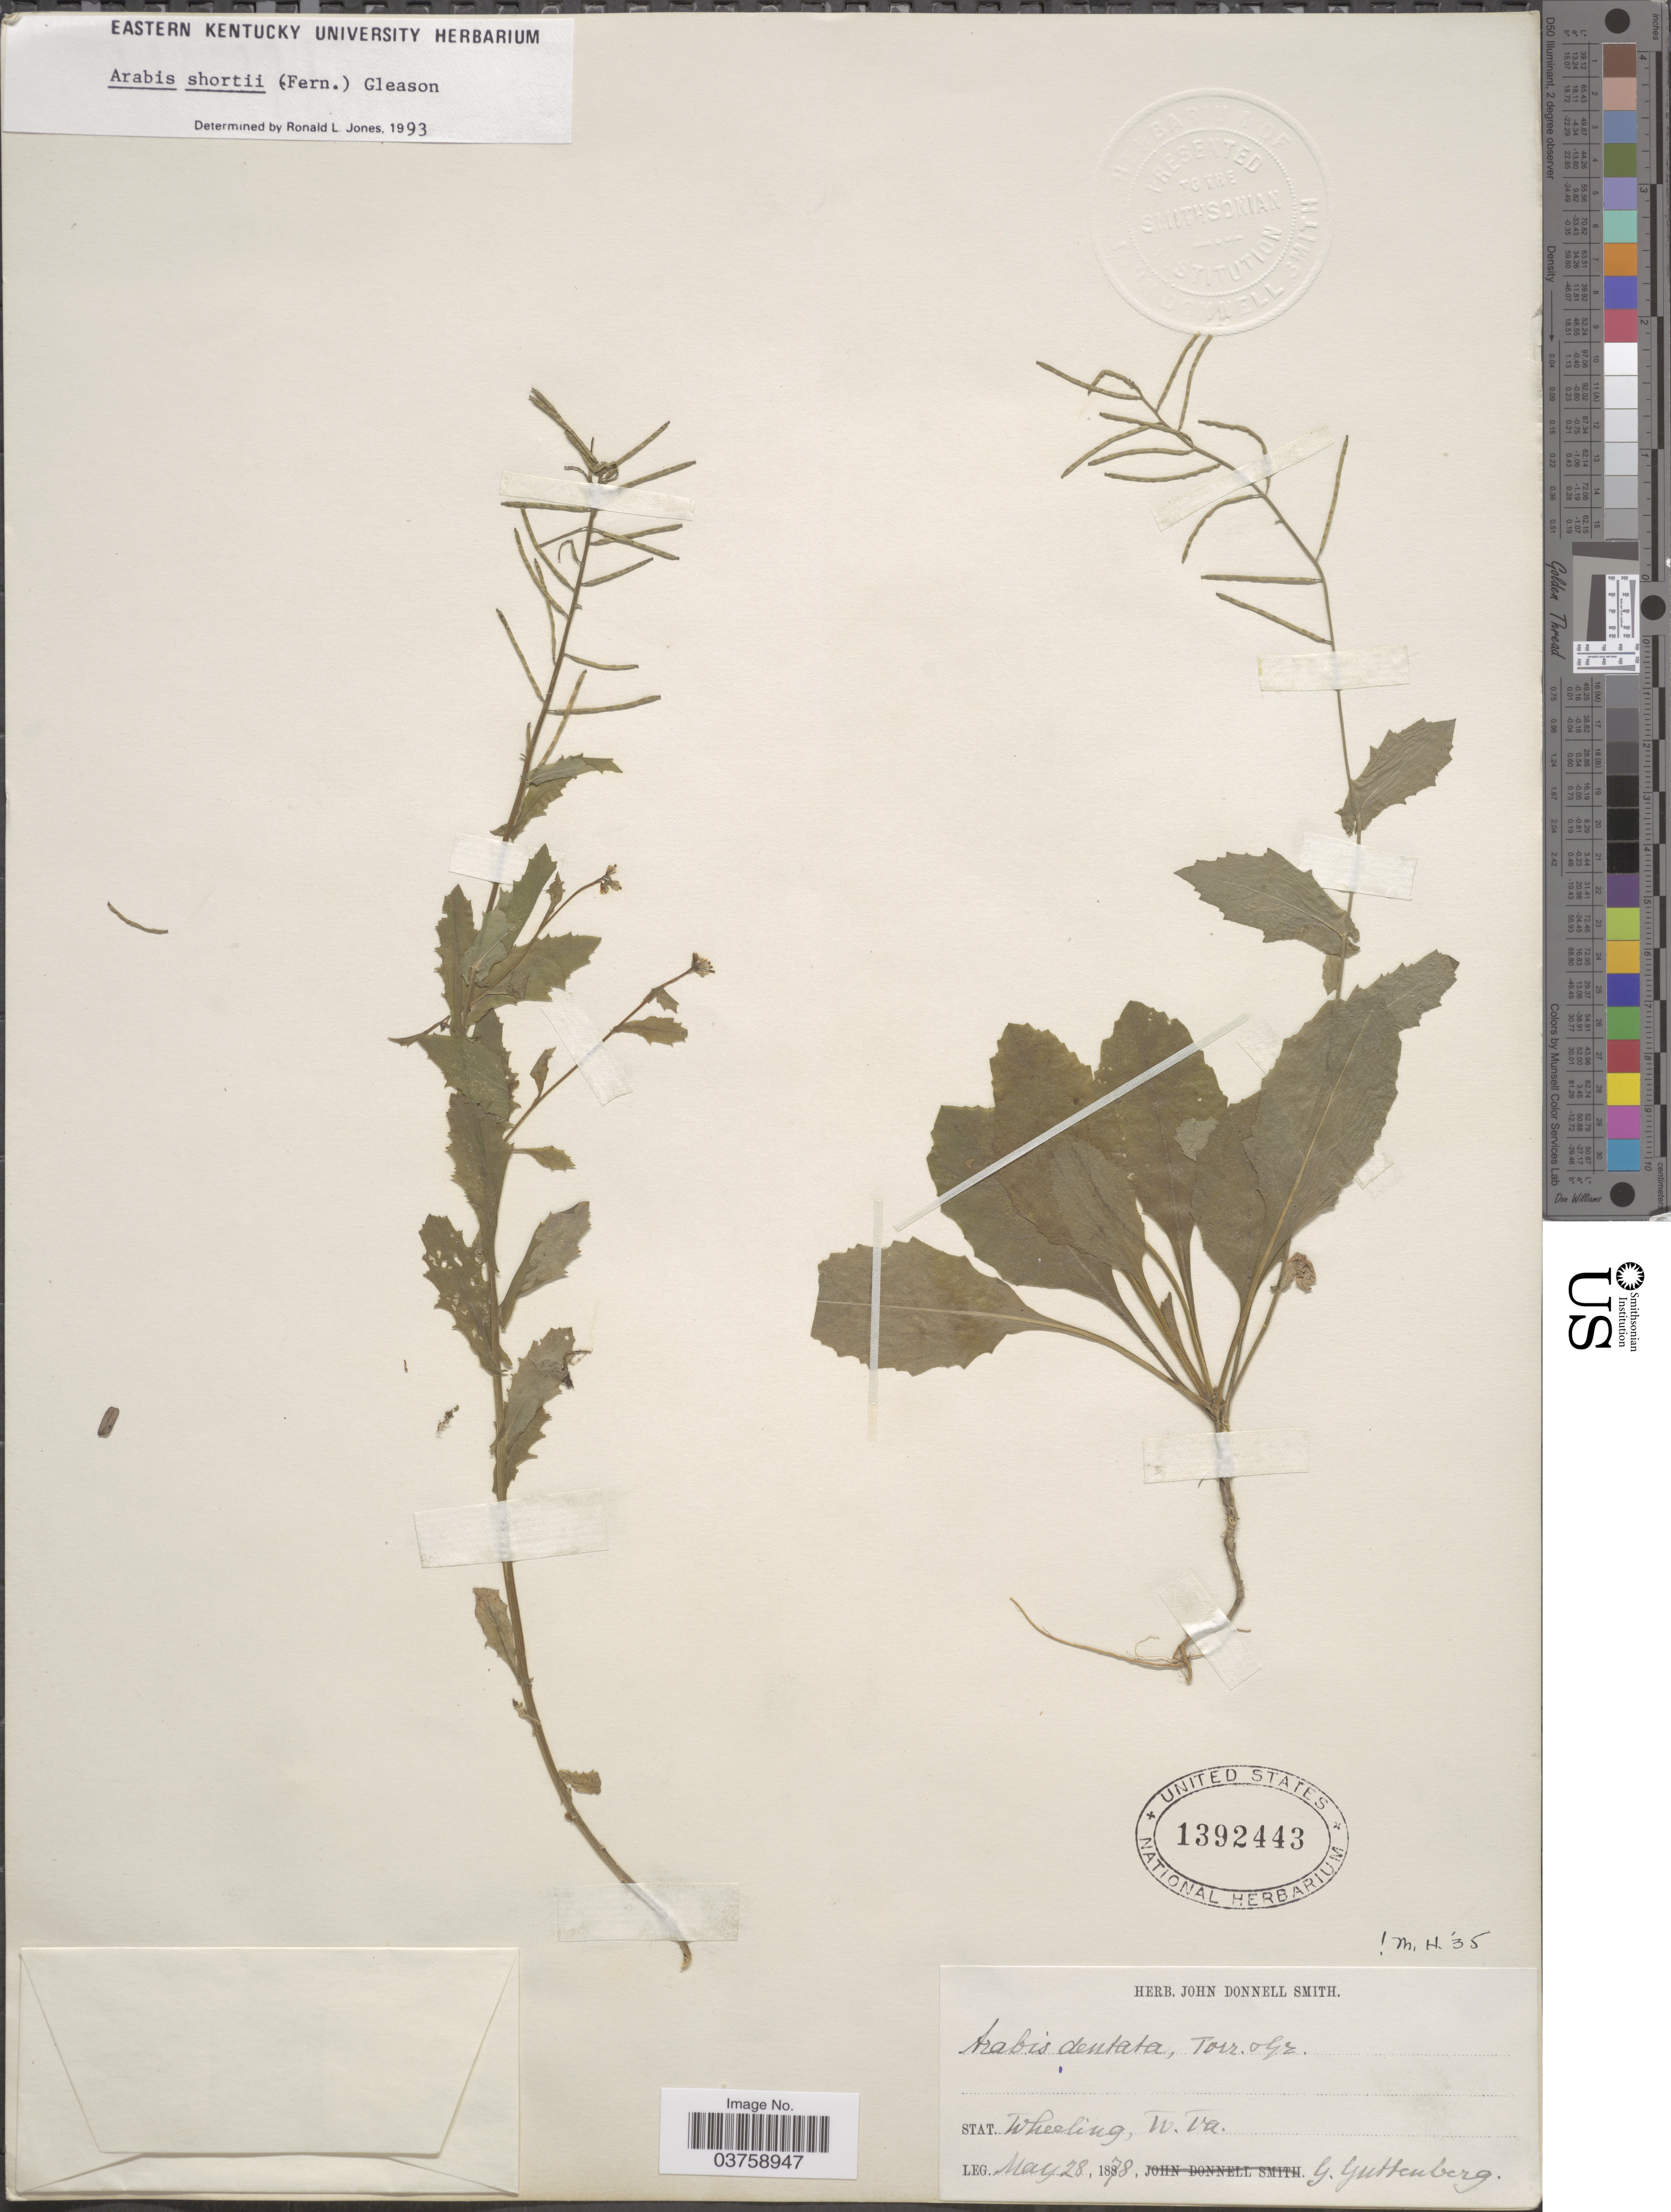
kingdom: Plantae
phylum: Tracheophyta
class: Magnoliopsida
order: Brassicales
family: Brassicaceae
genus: Arabis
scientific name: Arabis shortii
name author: (Fernald) Gleason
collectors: G. Guttenberg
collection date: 1878-05-28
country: United States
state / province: West Virginia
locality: Stat. Wheeling.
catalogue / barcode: US 1392443